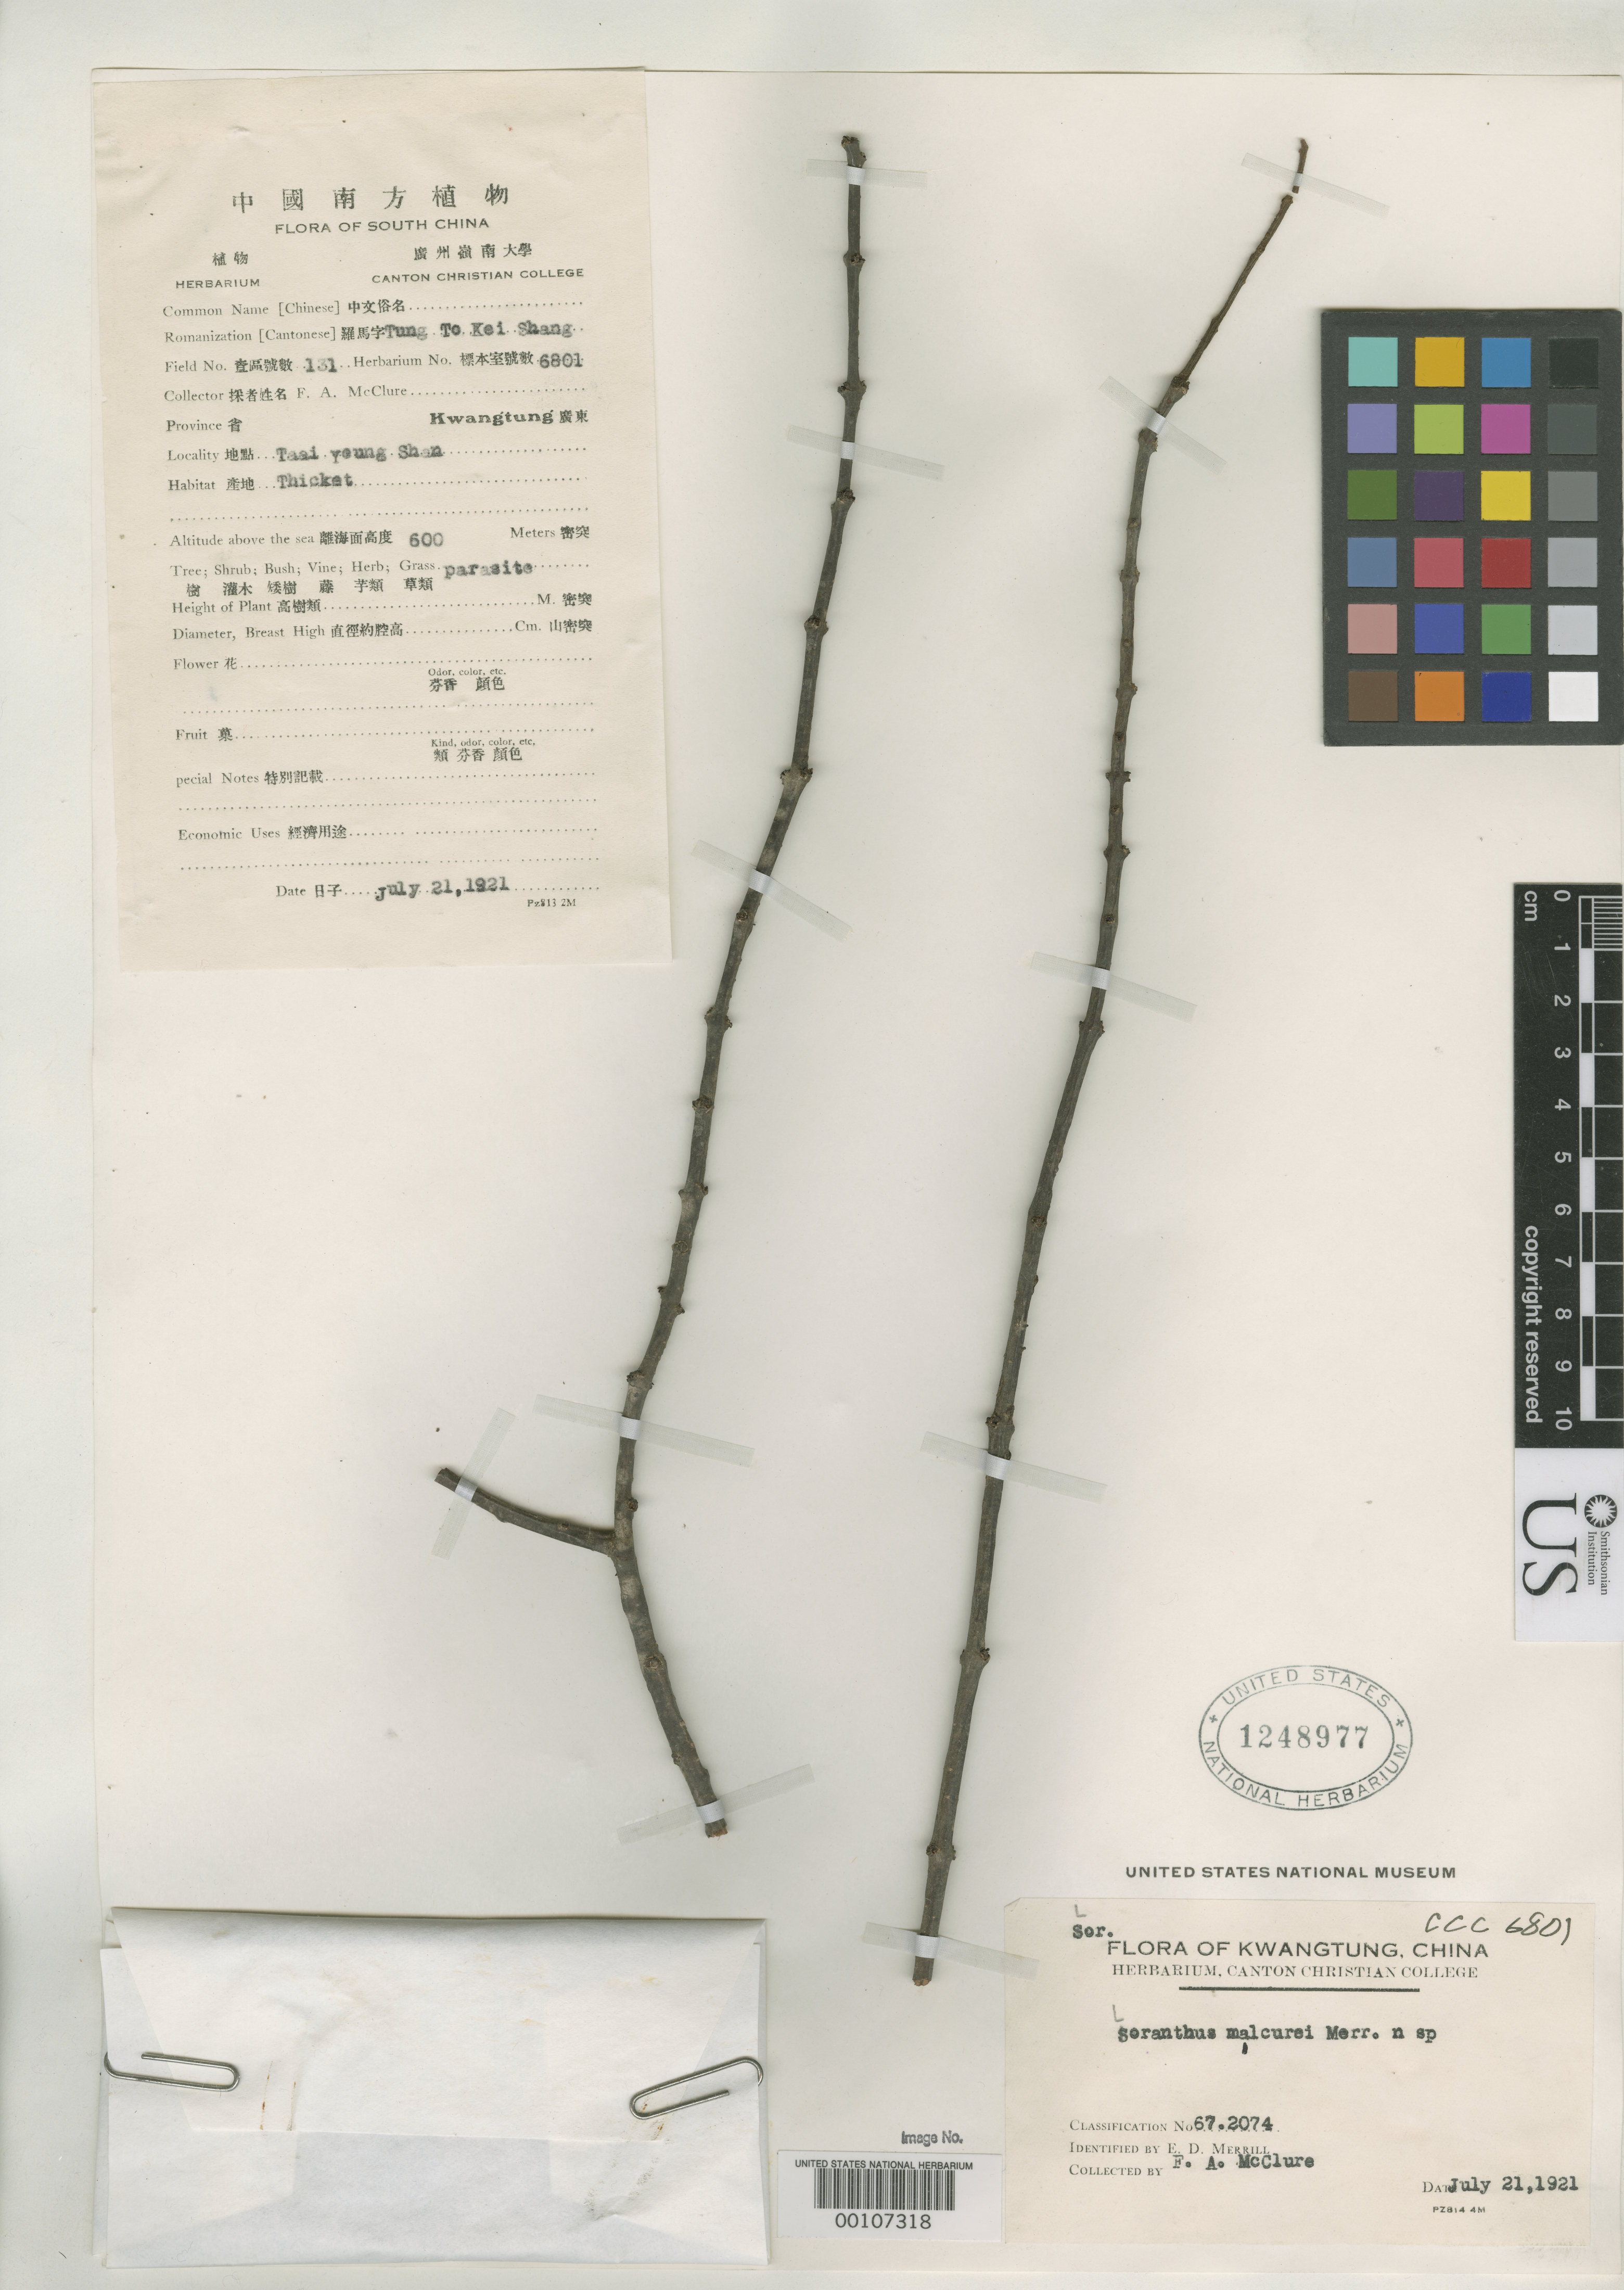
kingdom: Plantae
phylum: Tracheophyta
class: Magnoliopsida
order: Santalales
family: Loranthaceae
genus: Loranthus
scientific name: Loranthus maclurei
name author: Merr.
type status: Isotype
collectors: F. A. McClure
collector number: C.C.C. 6801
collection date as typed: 21 Jul 1921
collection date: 1921-07-21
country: China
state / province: Guangdong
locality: Taai Yung Shan.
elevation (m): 600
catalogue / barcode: US 1248977